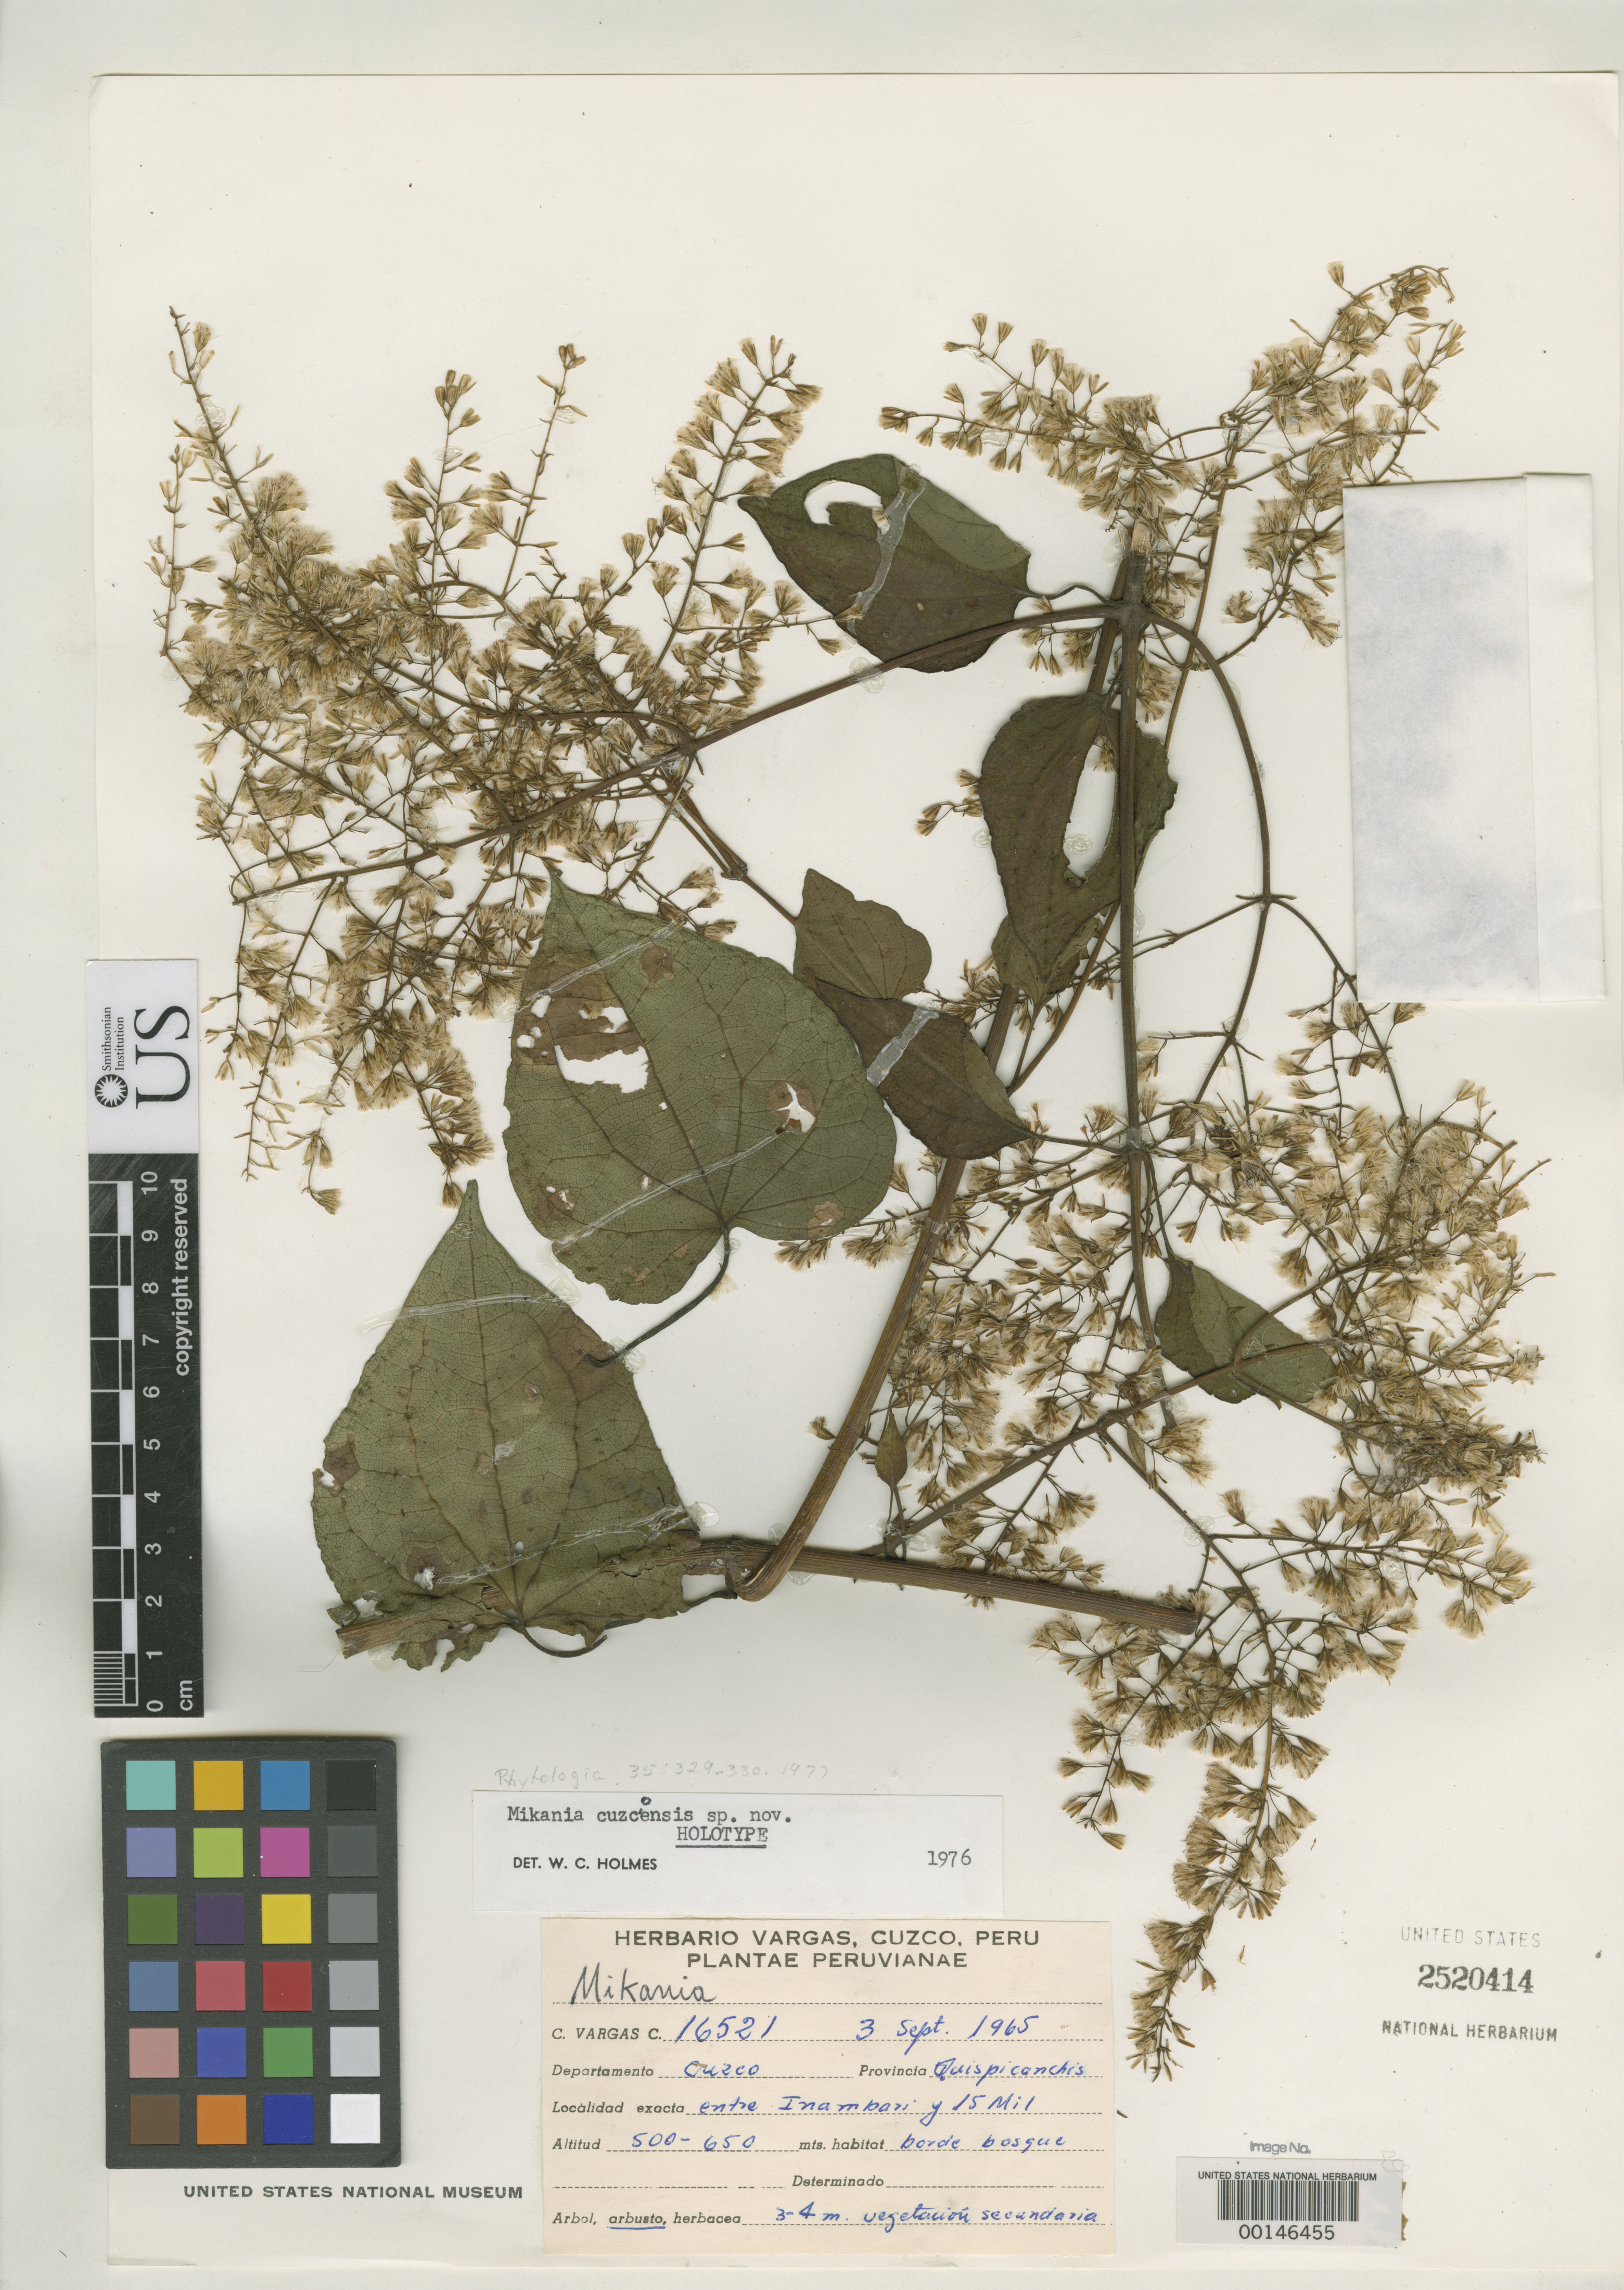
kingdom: Plantae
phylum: Tracheophyta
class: Magnoliopsida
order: Asterales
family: Asteraceae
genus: Mikania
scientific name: Mikania cuzcoensis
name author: W.C. Holmes & McDaniel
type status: Holotype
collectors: C. Vargas C.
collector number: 16521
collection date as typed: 03 Sep 1965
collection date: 1965-09-03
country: Peru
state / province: Cusco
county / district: Quispicanchis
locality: Inambari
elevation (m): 500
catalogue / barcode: US 2520414